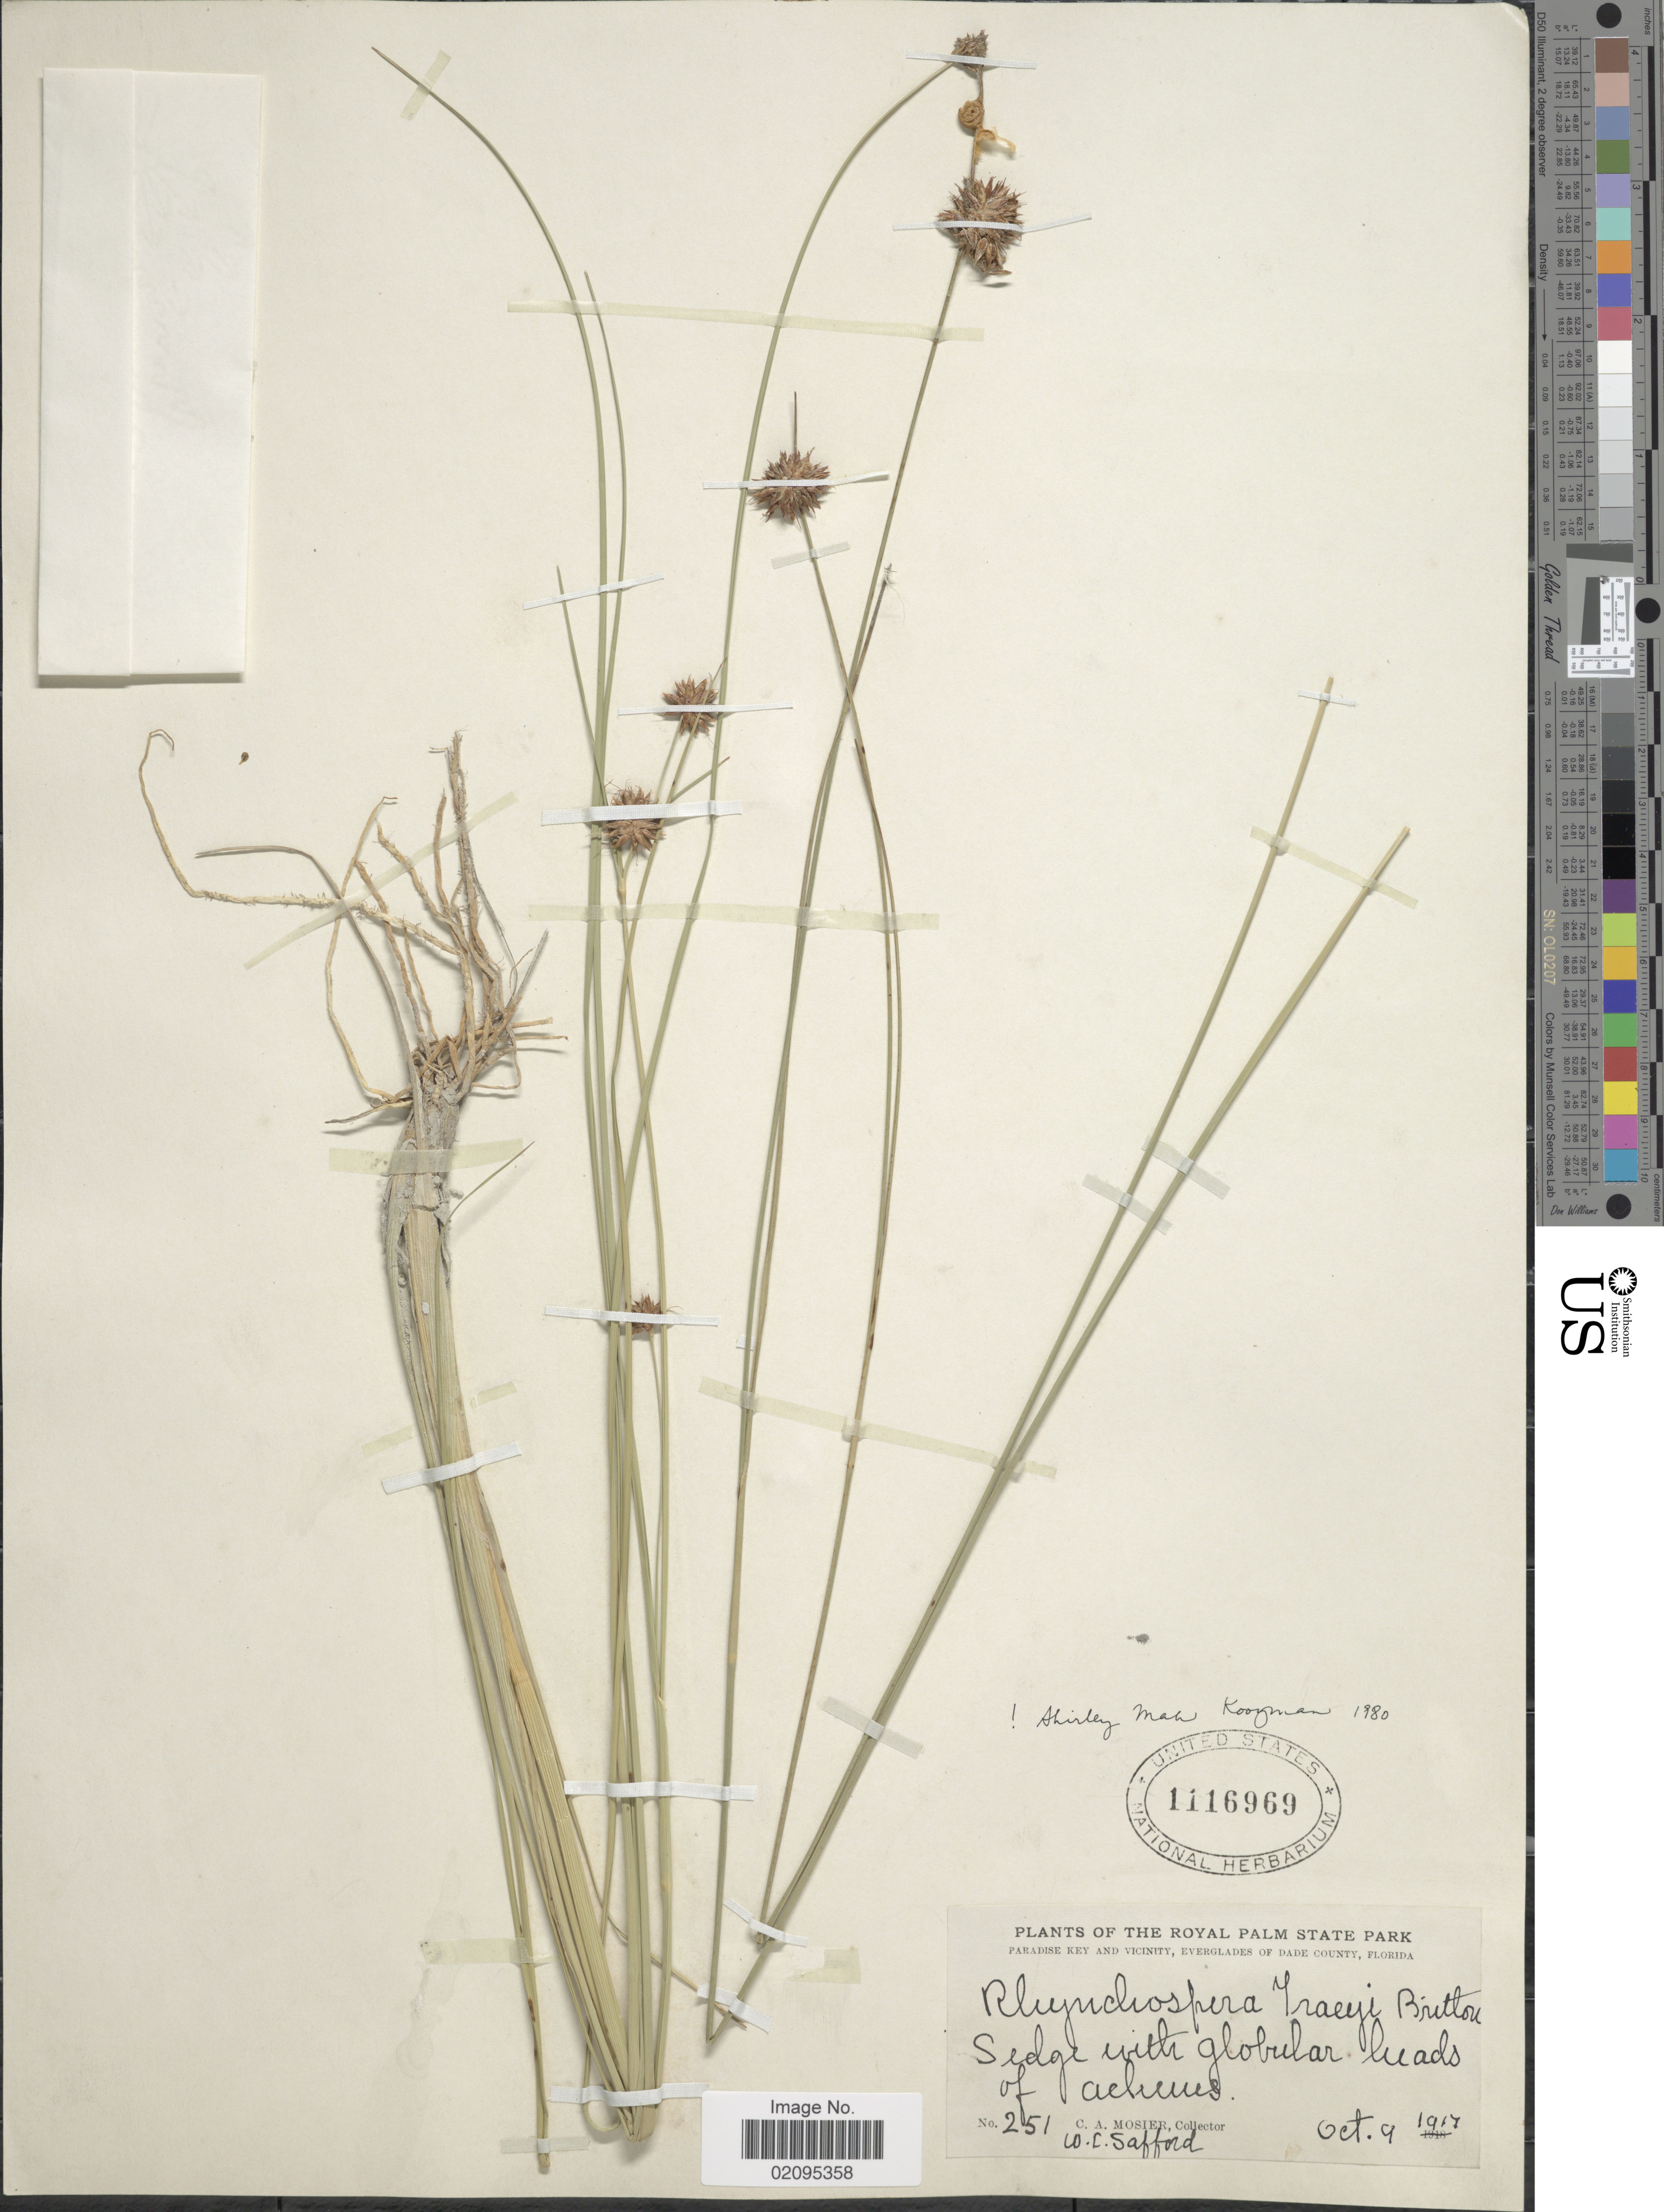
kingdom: Plantae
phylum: Tracheophyta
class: Liliopsida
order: Poales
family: Cyperaceae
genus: Rhynchospora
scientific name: Rhynchospora tracyi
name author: Britton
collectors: C. A. Mosier & W. E. Safford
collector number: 251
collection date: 1917-10-04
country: United States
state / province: Florida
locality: The Royal Palm State Park, Paradise Key and vicinity, Everglades of Dade County, sedge.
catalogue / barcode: US 1116969